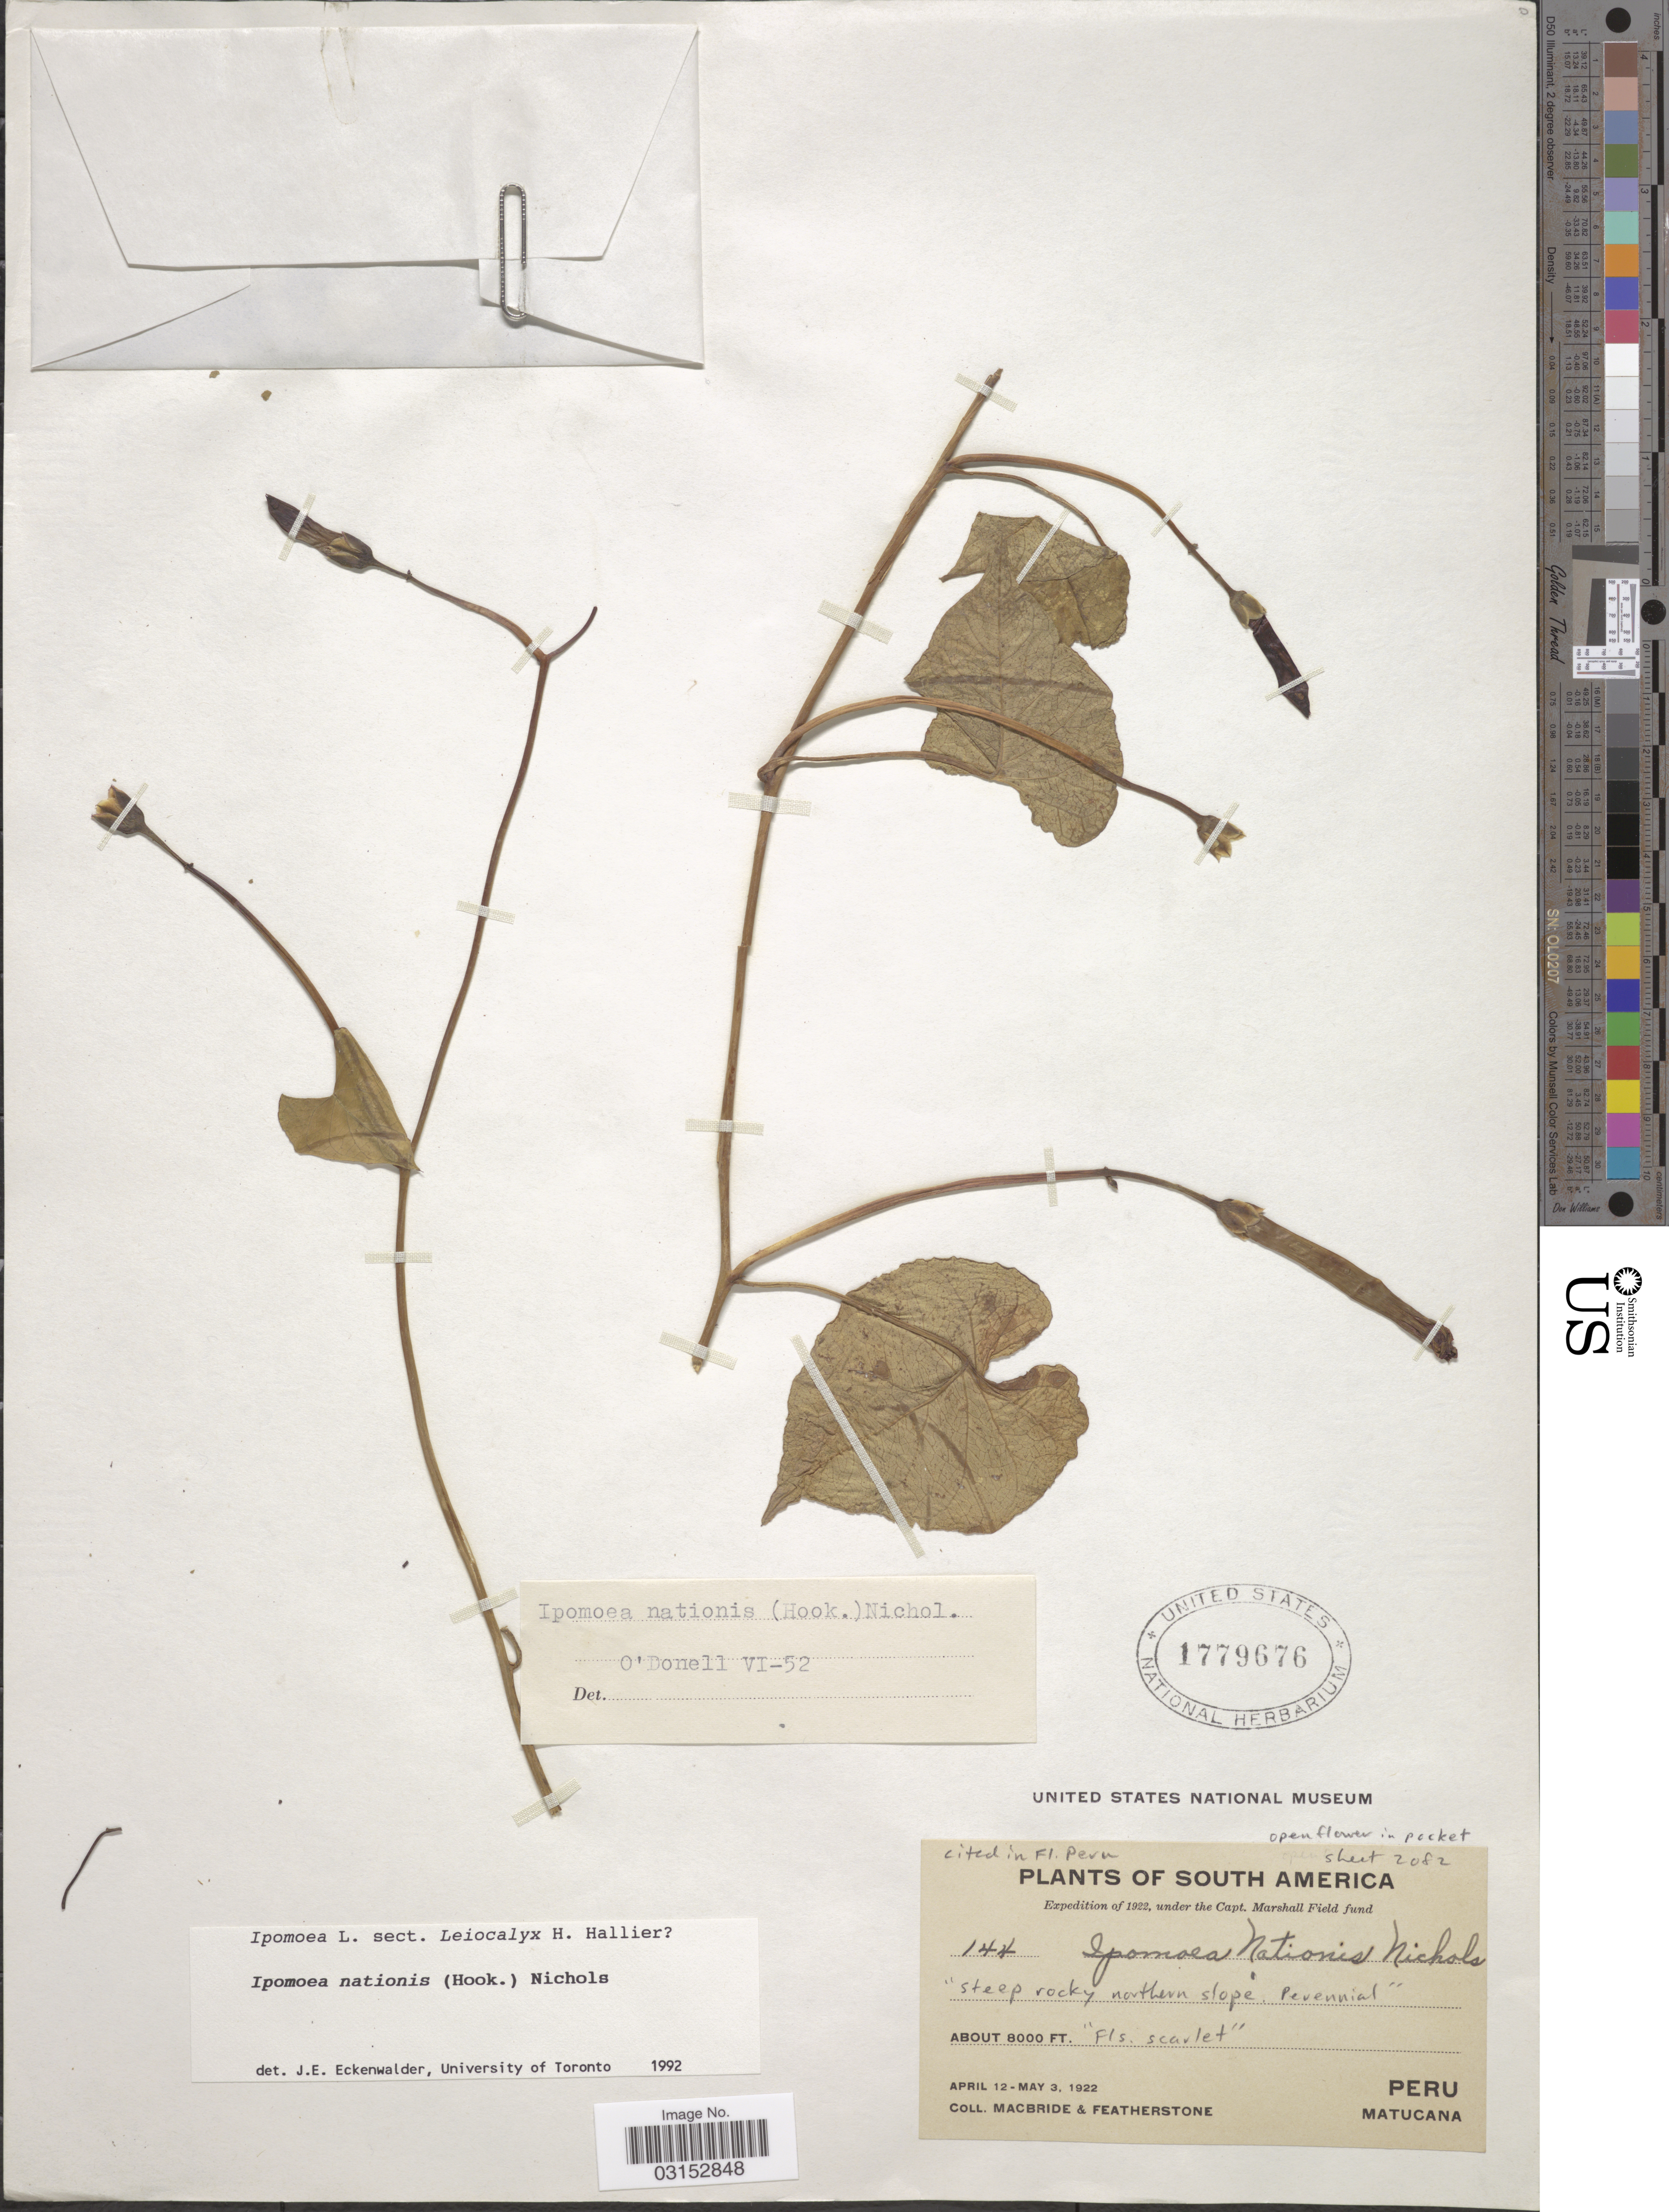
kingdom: Plantae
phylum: Tracheophyta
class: Magnoliopsida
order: Solanales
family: Convolvulaceae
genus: Ipomoea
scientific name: Ipomoea nationis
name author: (Hook.) G. Nicholson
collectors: Macbride, -- & -. Featherstone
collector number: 144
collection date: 1922-04-12/1922-05-03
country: Peru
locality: Matucana.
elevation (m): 2438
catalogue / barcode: US 1779676